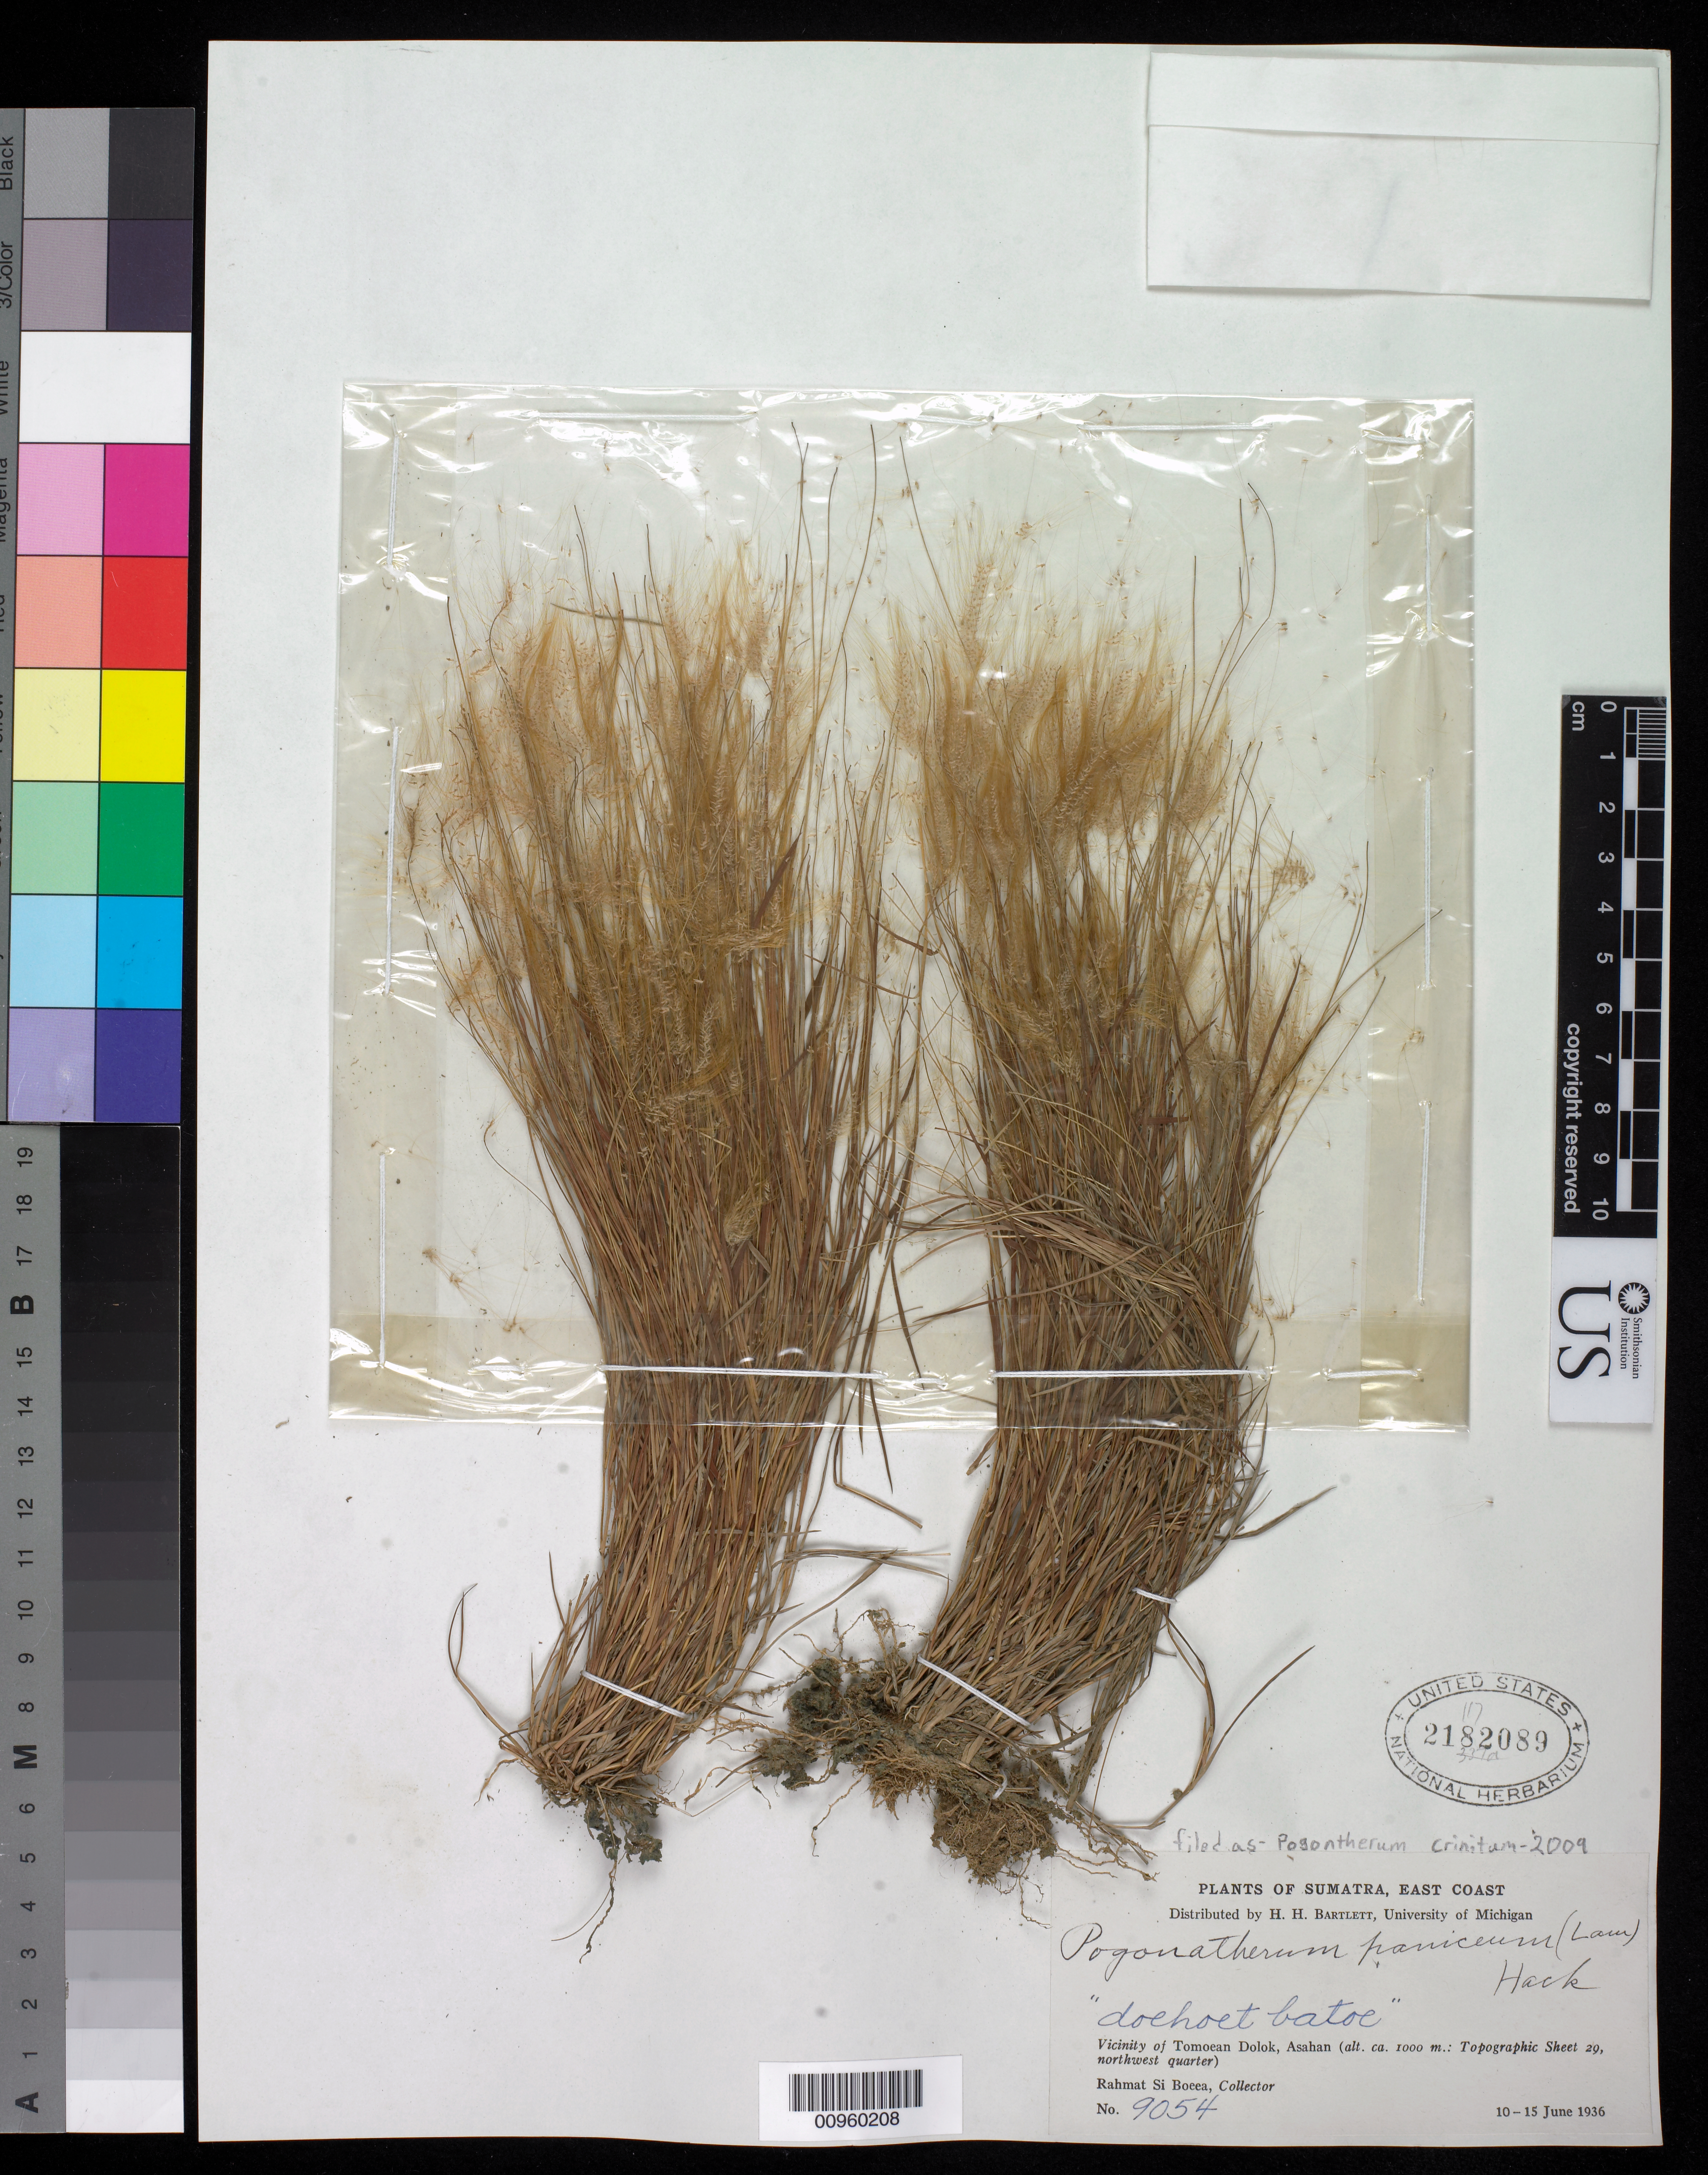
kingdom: Plantae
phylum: Tracheophyta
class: Liliopsida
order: Poales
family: Poaceae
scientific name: Pogonantherum crinitum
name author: (Thunb.) Kunth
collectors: Rahmat Si Boeea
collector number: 9054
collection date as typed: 10 Jun 1936 to 15 Jun 1936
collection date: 1936-06-10/1936-06-15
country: Malaysia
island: Borneo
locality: Northwest quarter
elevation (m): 100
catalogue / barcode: US 2182089